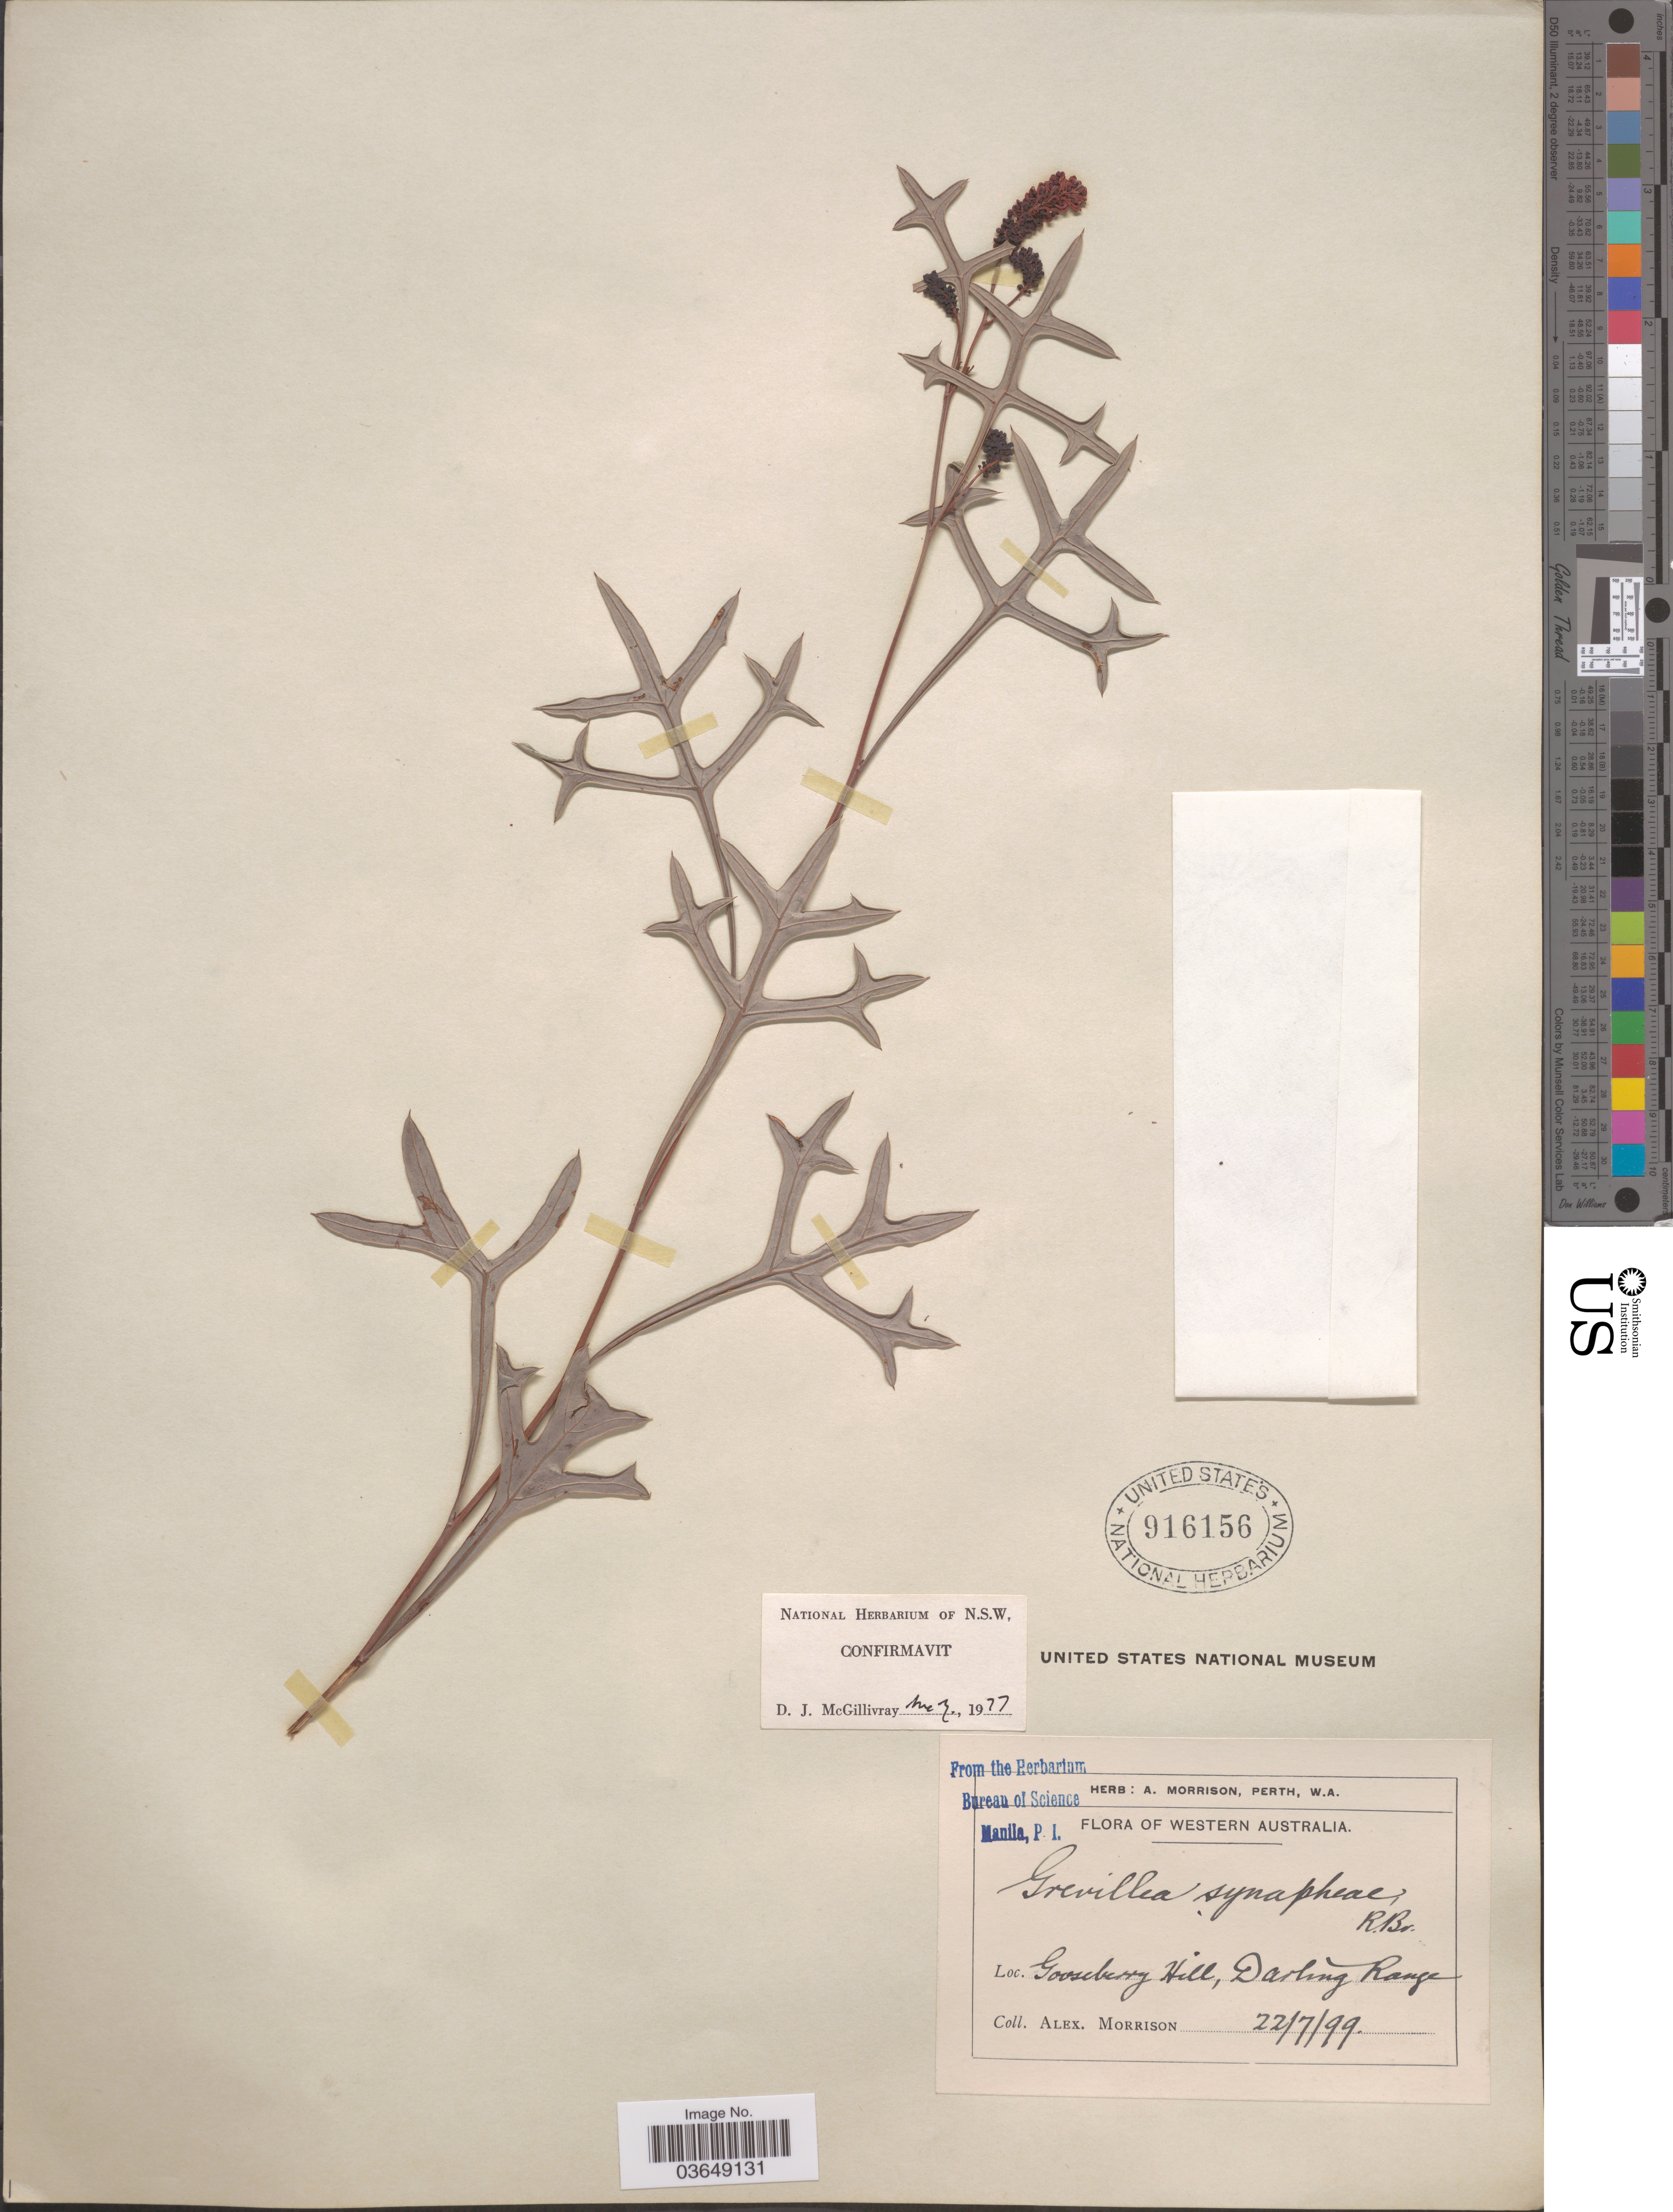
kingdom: Plantae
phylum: Tracheophyta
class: Magnoliopsida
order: Proteales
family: Proteaceae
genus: Grevillea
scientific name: Grevillea synapheae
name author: R. Br.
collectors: A. Morrison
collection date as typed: Transcribed d/m/y: 22/7/99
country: Australia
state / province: Western Australia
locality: Gooseberry Hill, Darling Range.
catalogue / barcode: US 916156